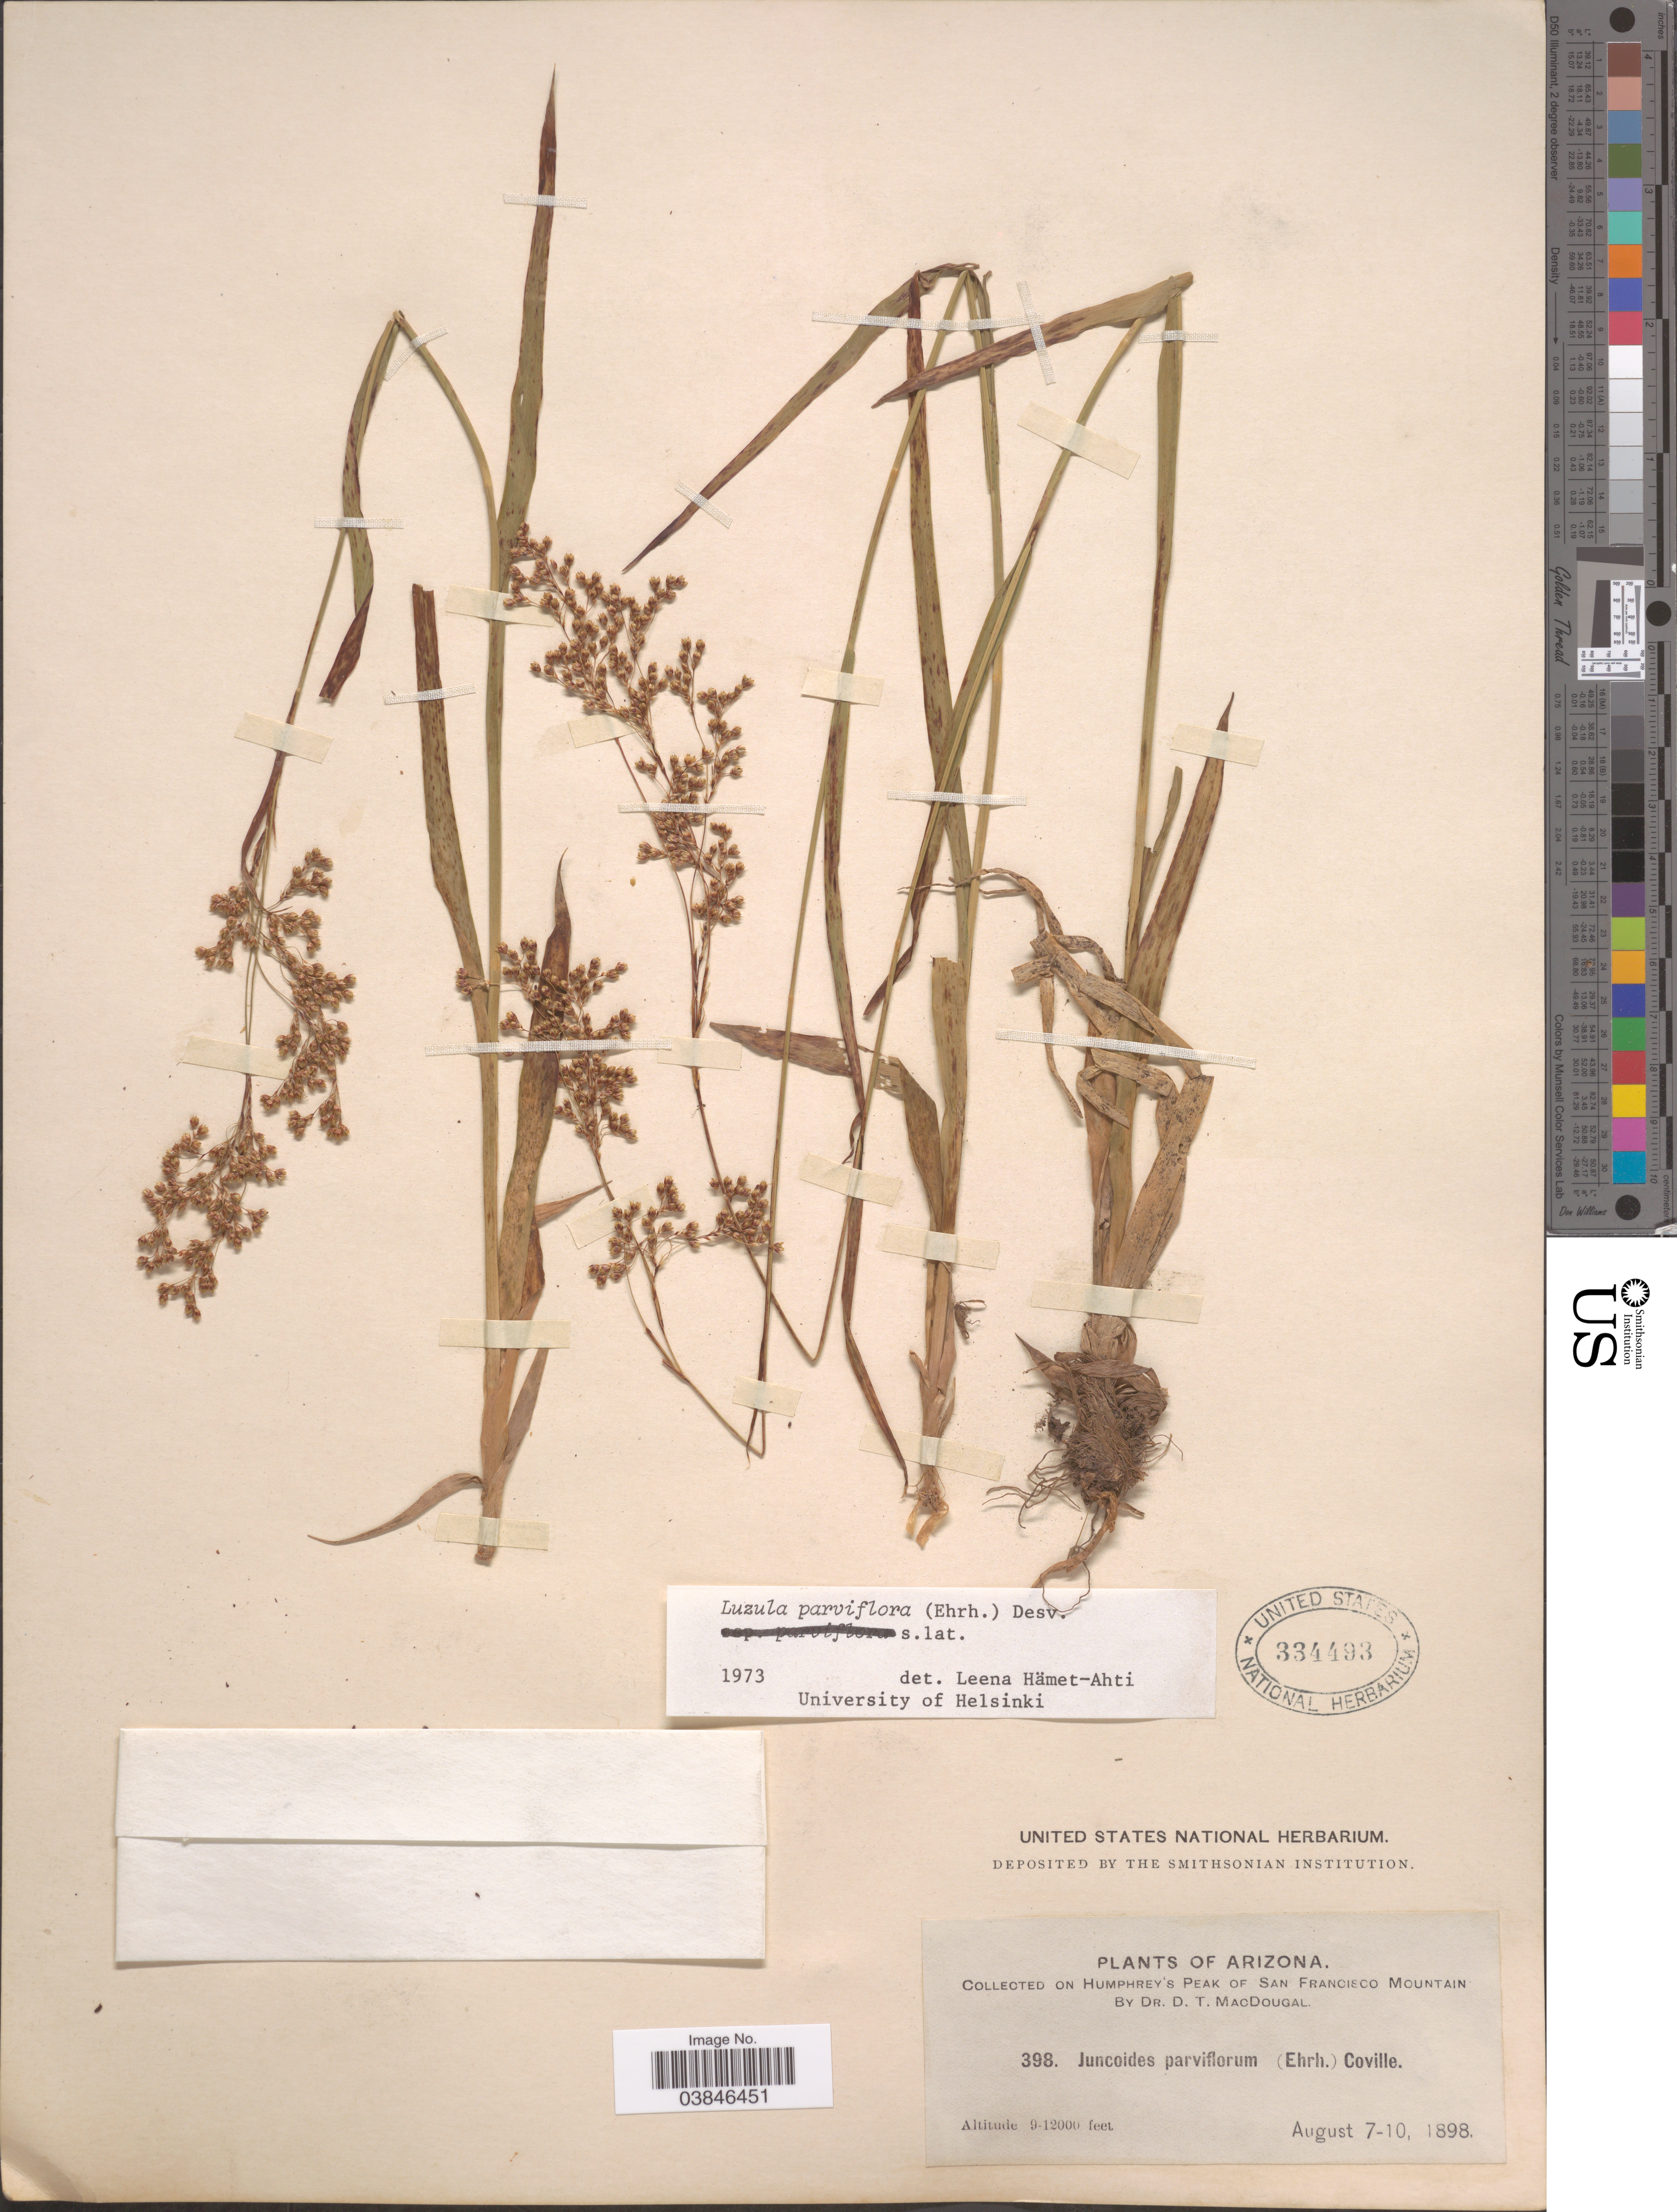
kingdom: Plantae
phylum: Tracheophyta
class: Liliopsida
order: Poales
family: Juncaceae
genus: Luzula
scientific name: Luzula parviflora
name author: (Ehrh.) Desv.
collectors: D. T. MacDougal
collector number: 398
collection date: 1898-08-07/1898-08-10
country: United States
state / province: Arizona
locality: On Humphrey's Peak of San Francisco Mountain.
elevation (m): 2743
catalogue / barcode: US 334493